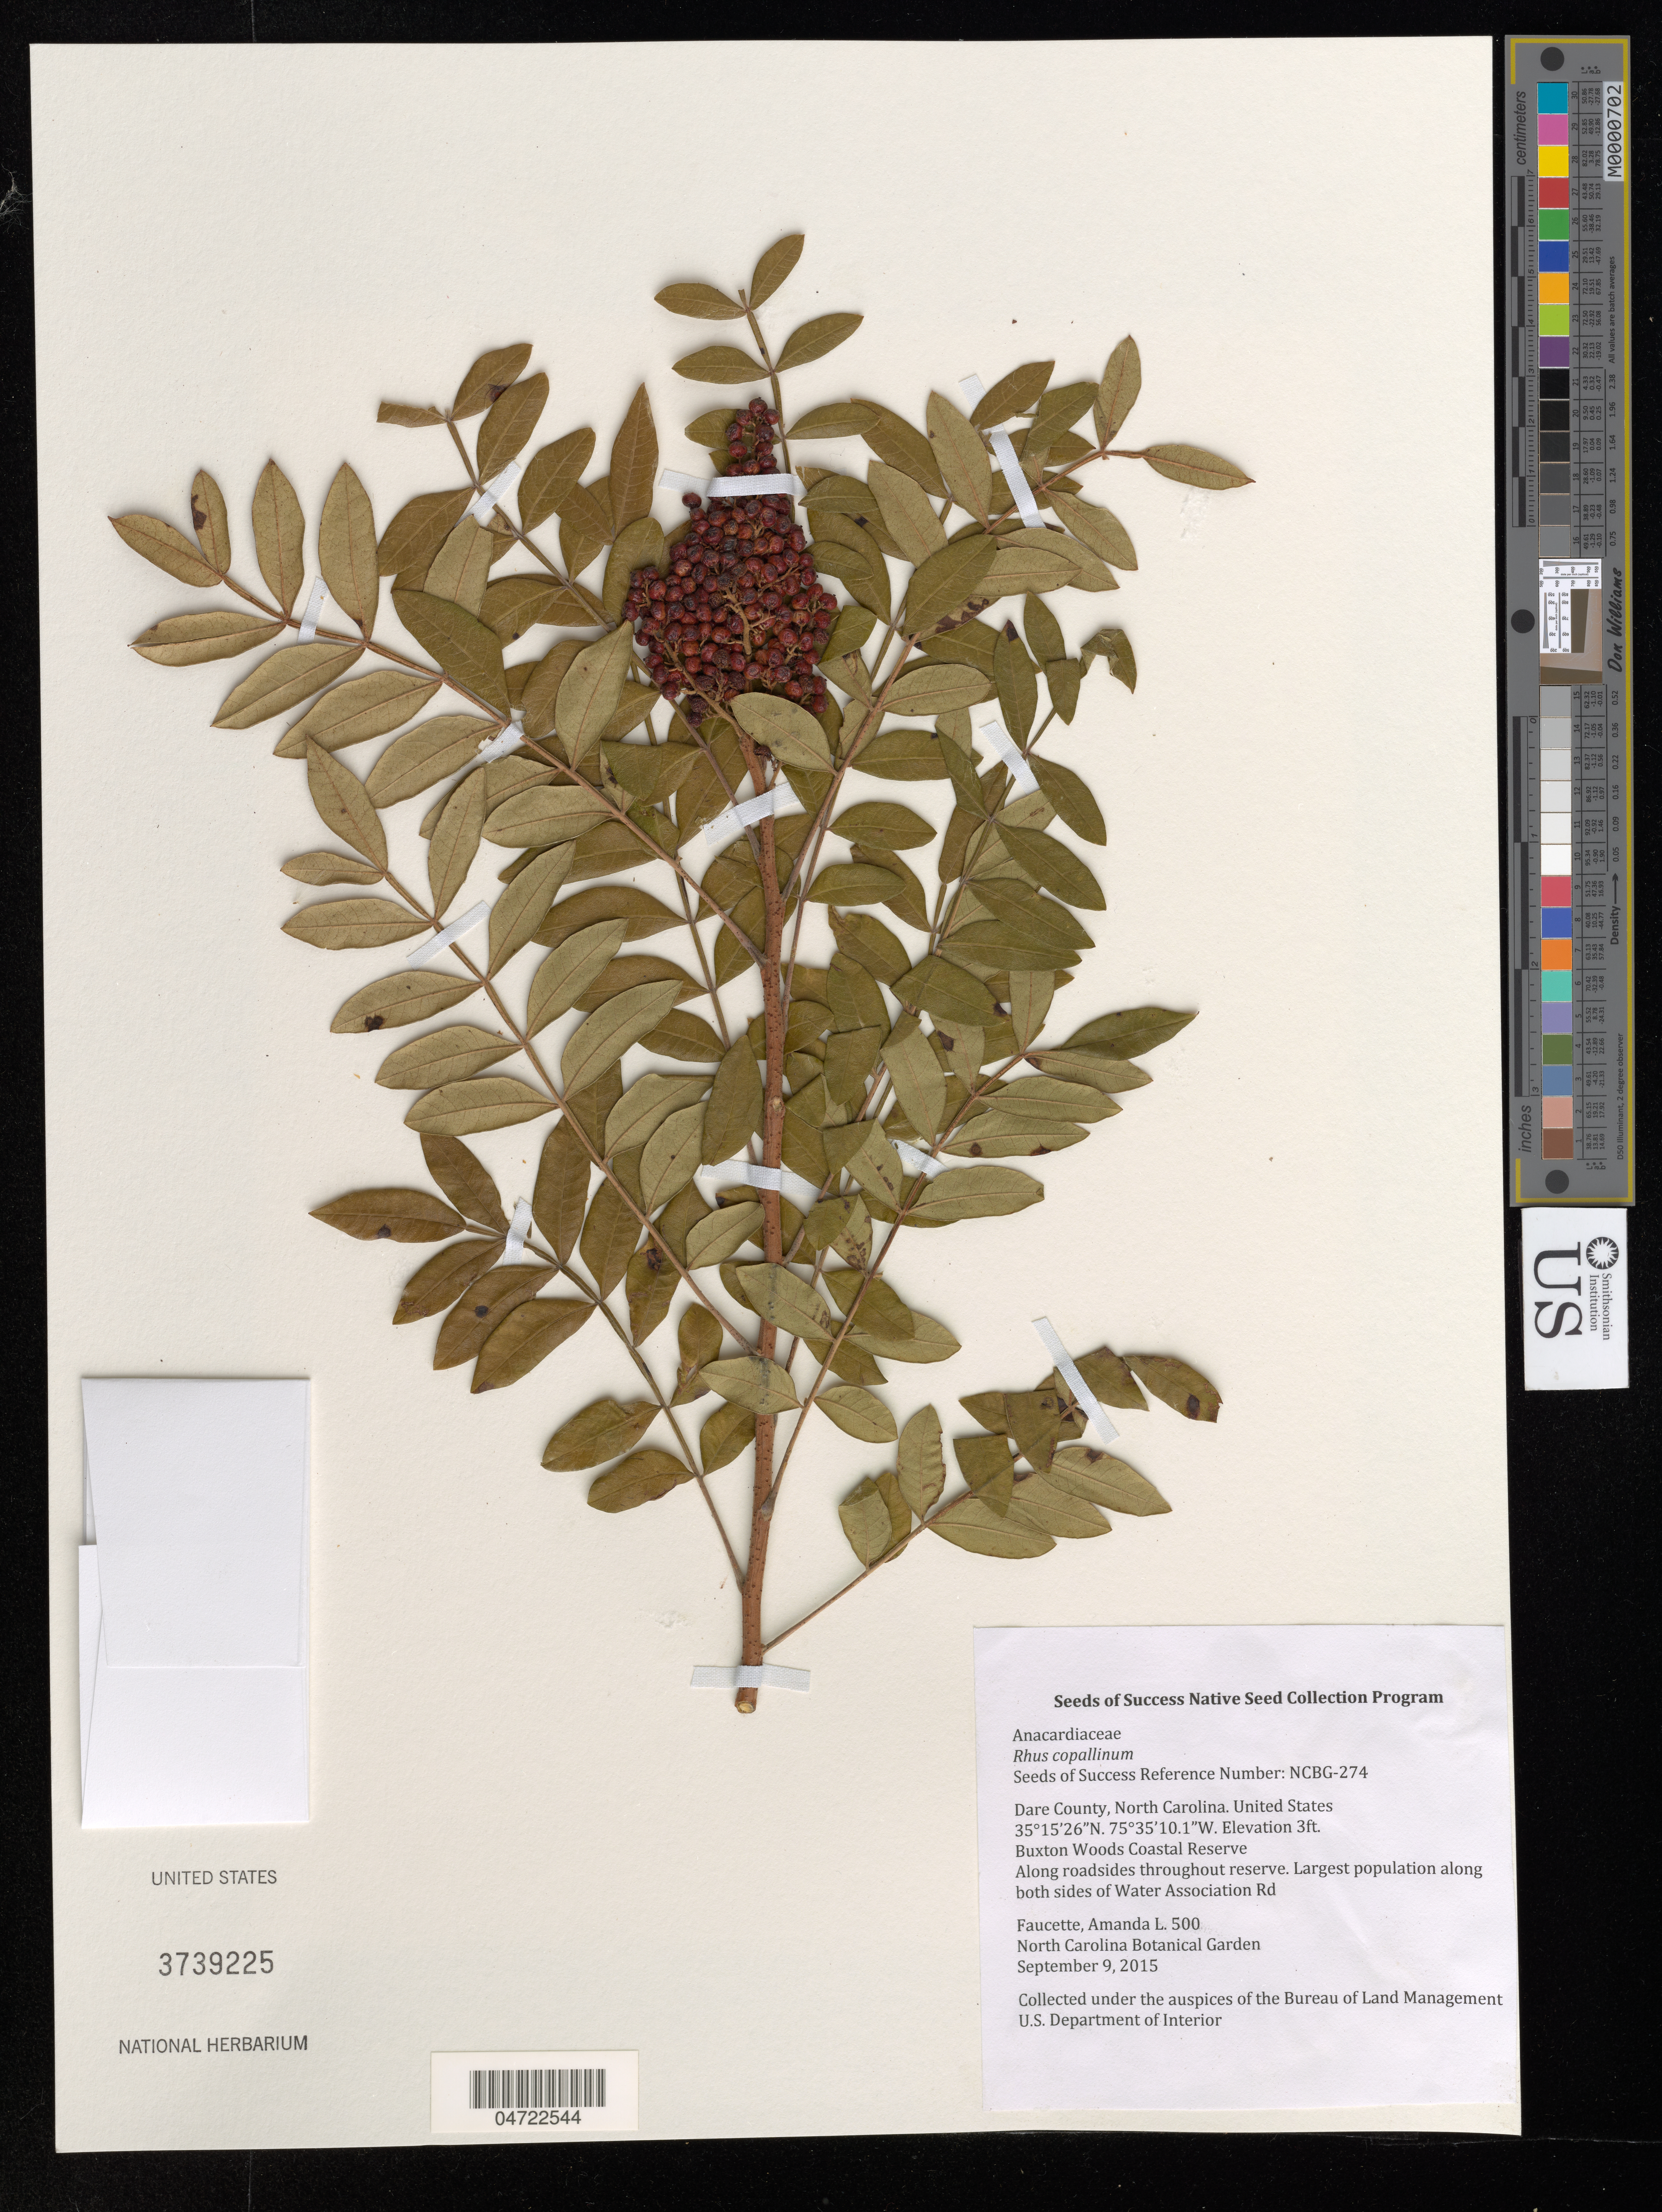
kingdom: Plantae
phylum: Tracheophyta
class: Magnoliopsida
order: Sapindales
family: Anacardiaceae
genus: Rhus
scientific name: Rhus copallinum var. latifolia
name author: Engl.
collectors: A. Faucette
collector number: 500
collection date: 2015-09-09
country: United States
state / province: North Carolina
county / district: Dare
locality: Dare County. Buxton Woods Coastal Reserve. Along roadsides throughout reserve. Largest population along both sides of Water Association Rd.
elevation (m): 1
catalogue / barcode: US 3739225